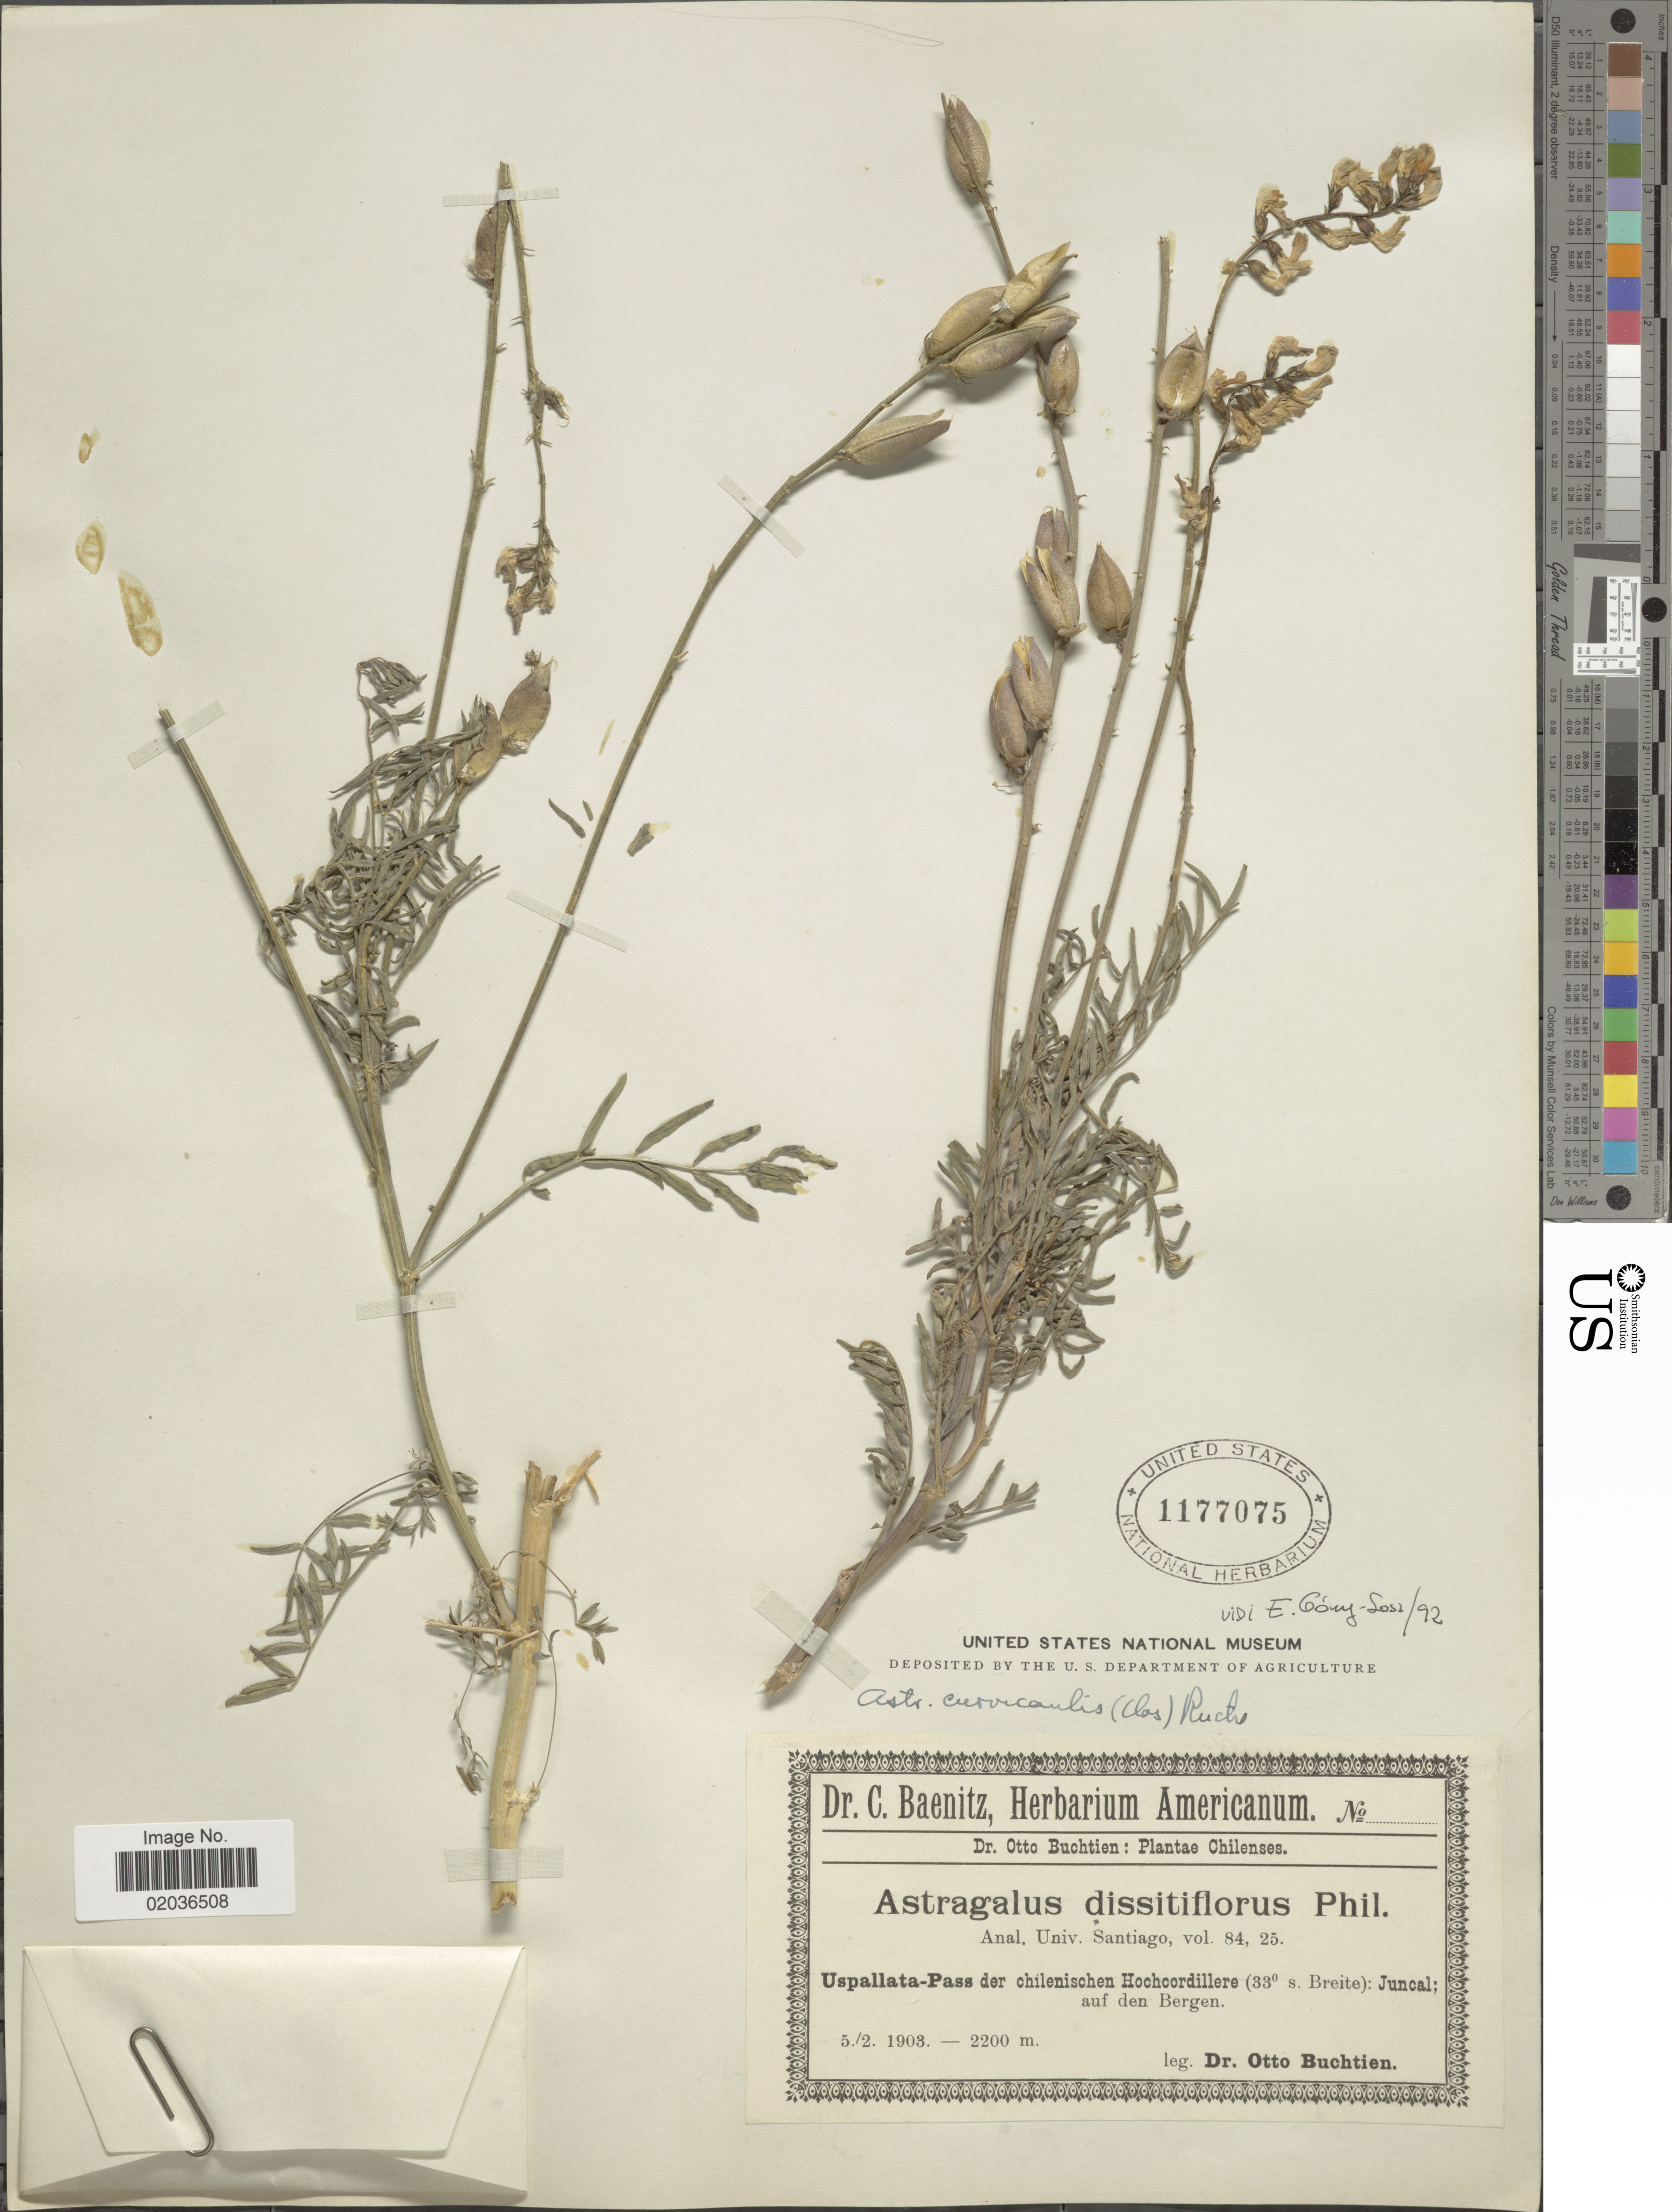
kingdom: Plantae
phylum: Tracheophyta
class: Magnoliopsida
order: Fabales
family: Fabaceae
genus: Astragalus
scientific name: Astragalus curvicaulis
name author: (Clos) Reiche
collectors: O. Buchtien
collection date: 1903-02-05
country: Chile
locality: Uspallat-Pass der chilenischen Hochcordillere (33° s. Breite): Juncal; auf den Bergen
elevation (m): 2200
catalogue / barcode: US 1177075